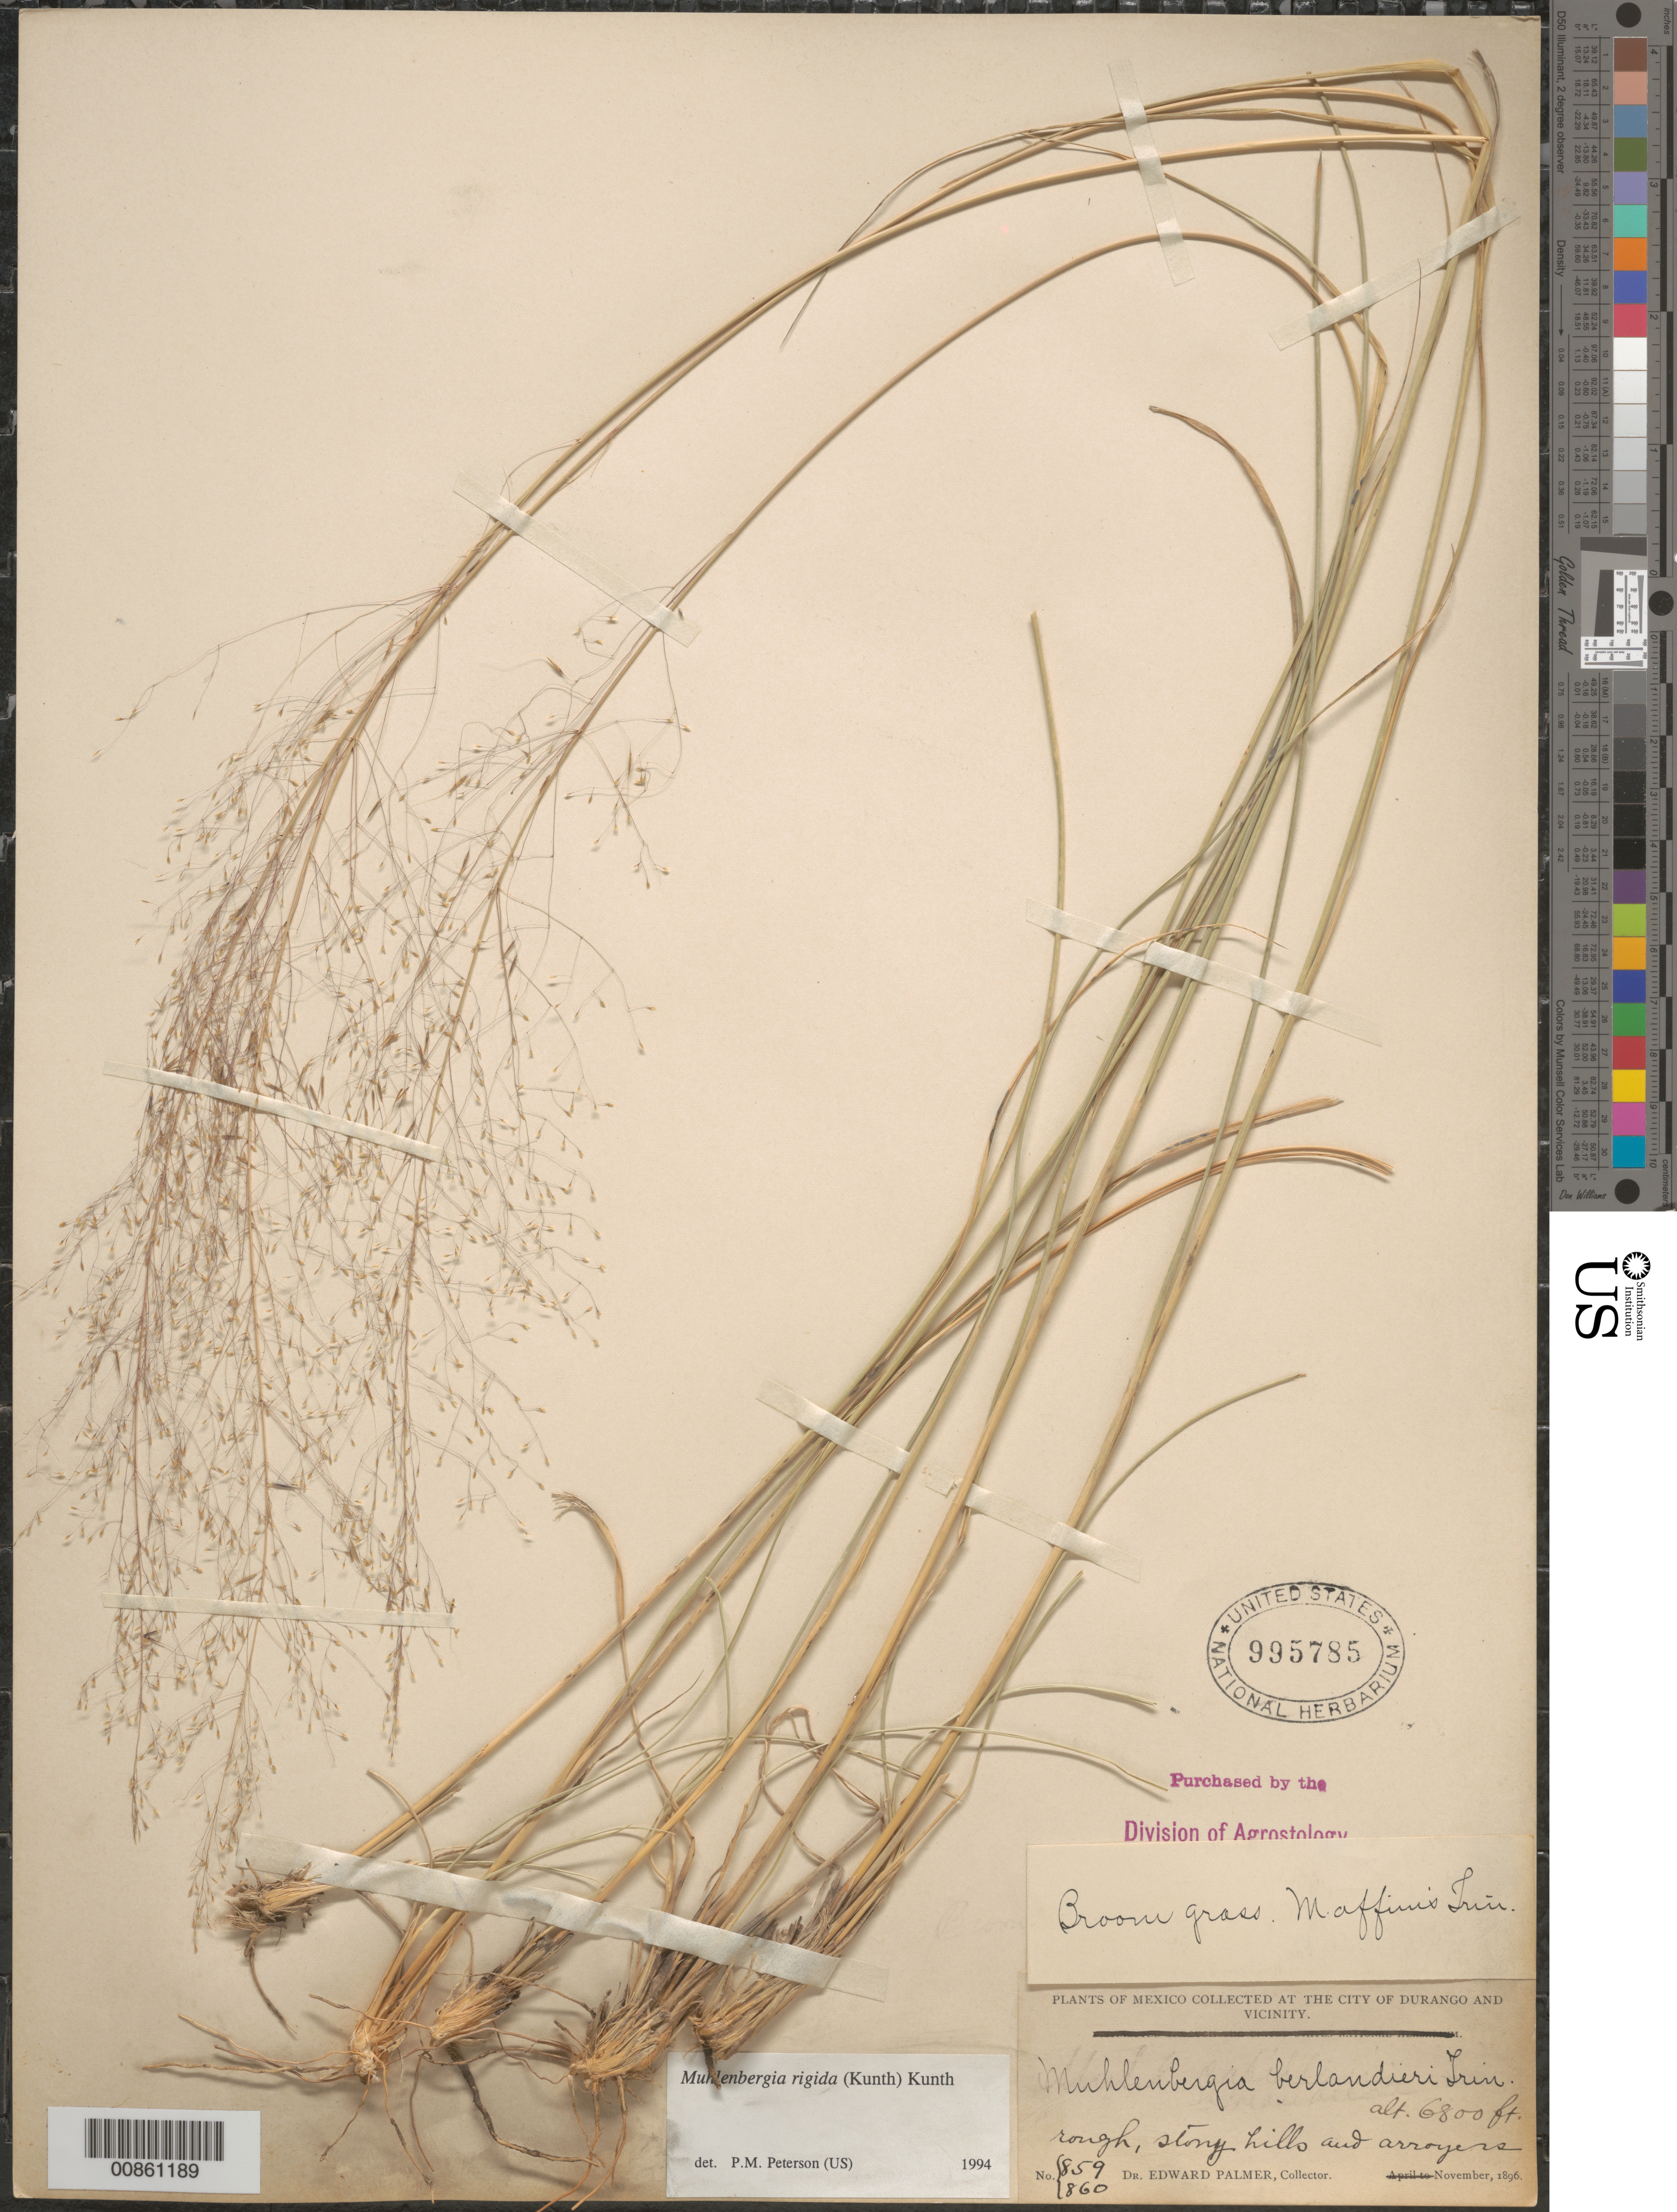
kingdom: Plantae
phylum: Tracheophyta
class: Liliopsida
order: Poales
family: Poaceae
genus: Muhlenbergia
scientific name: Muhlenbergia rigida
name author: (Kunth) Kunth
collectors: E. Palmer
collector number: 859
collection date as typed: Nov 1896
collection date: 1896-11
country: Mexico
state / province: Durango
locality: City of Durango and vicinity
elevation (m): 2073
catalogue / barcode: US 995785